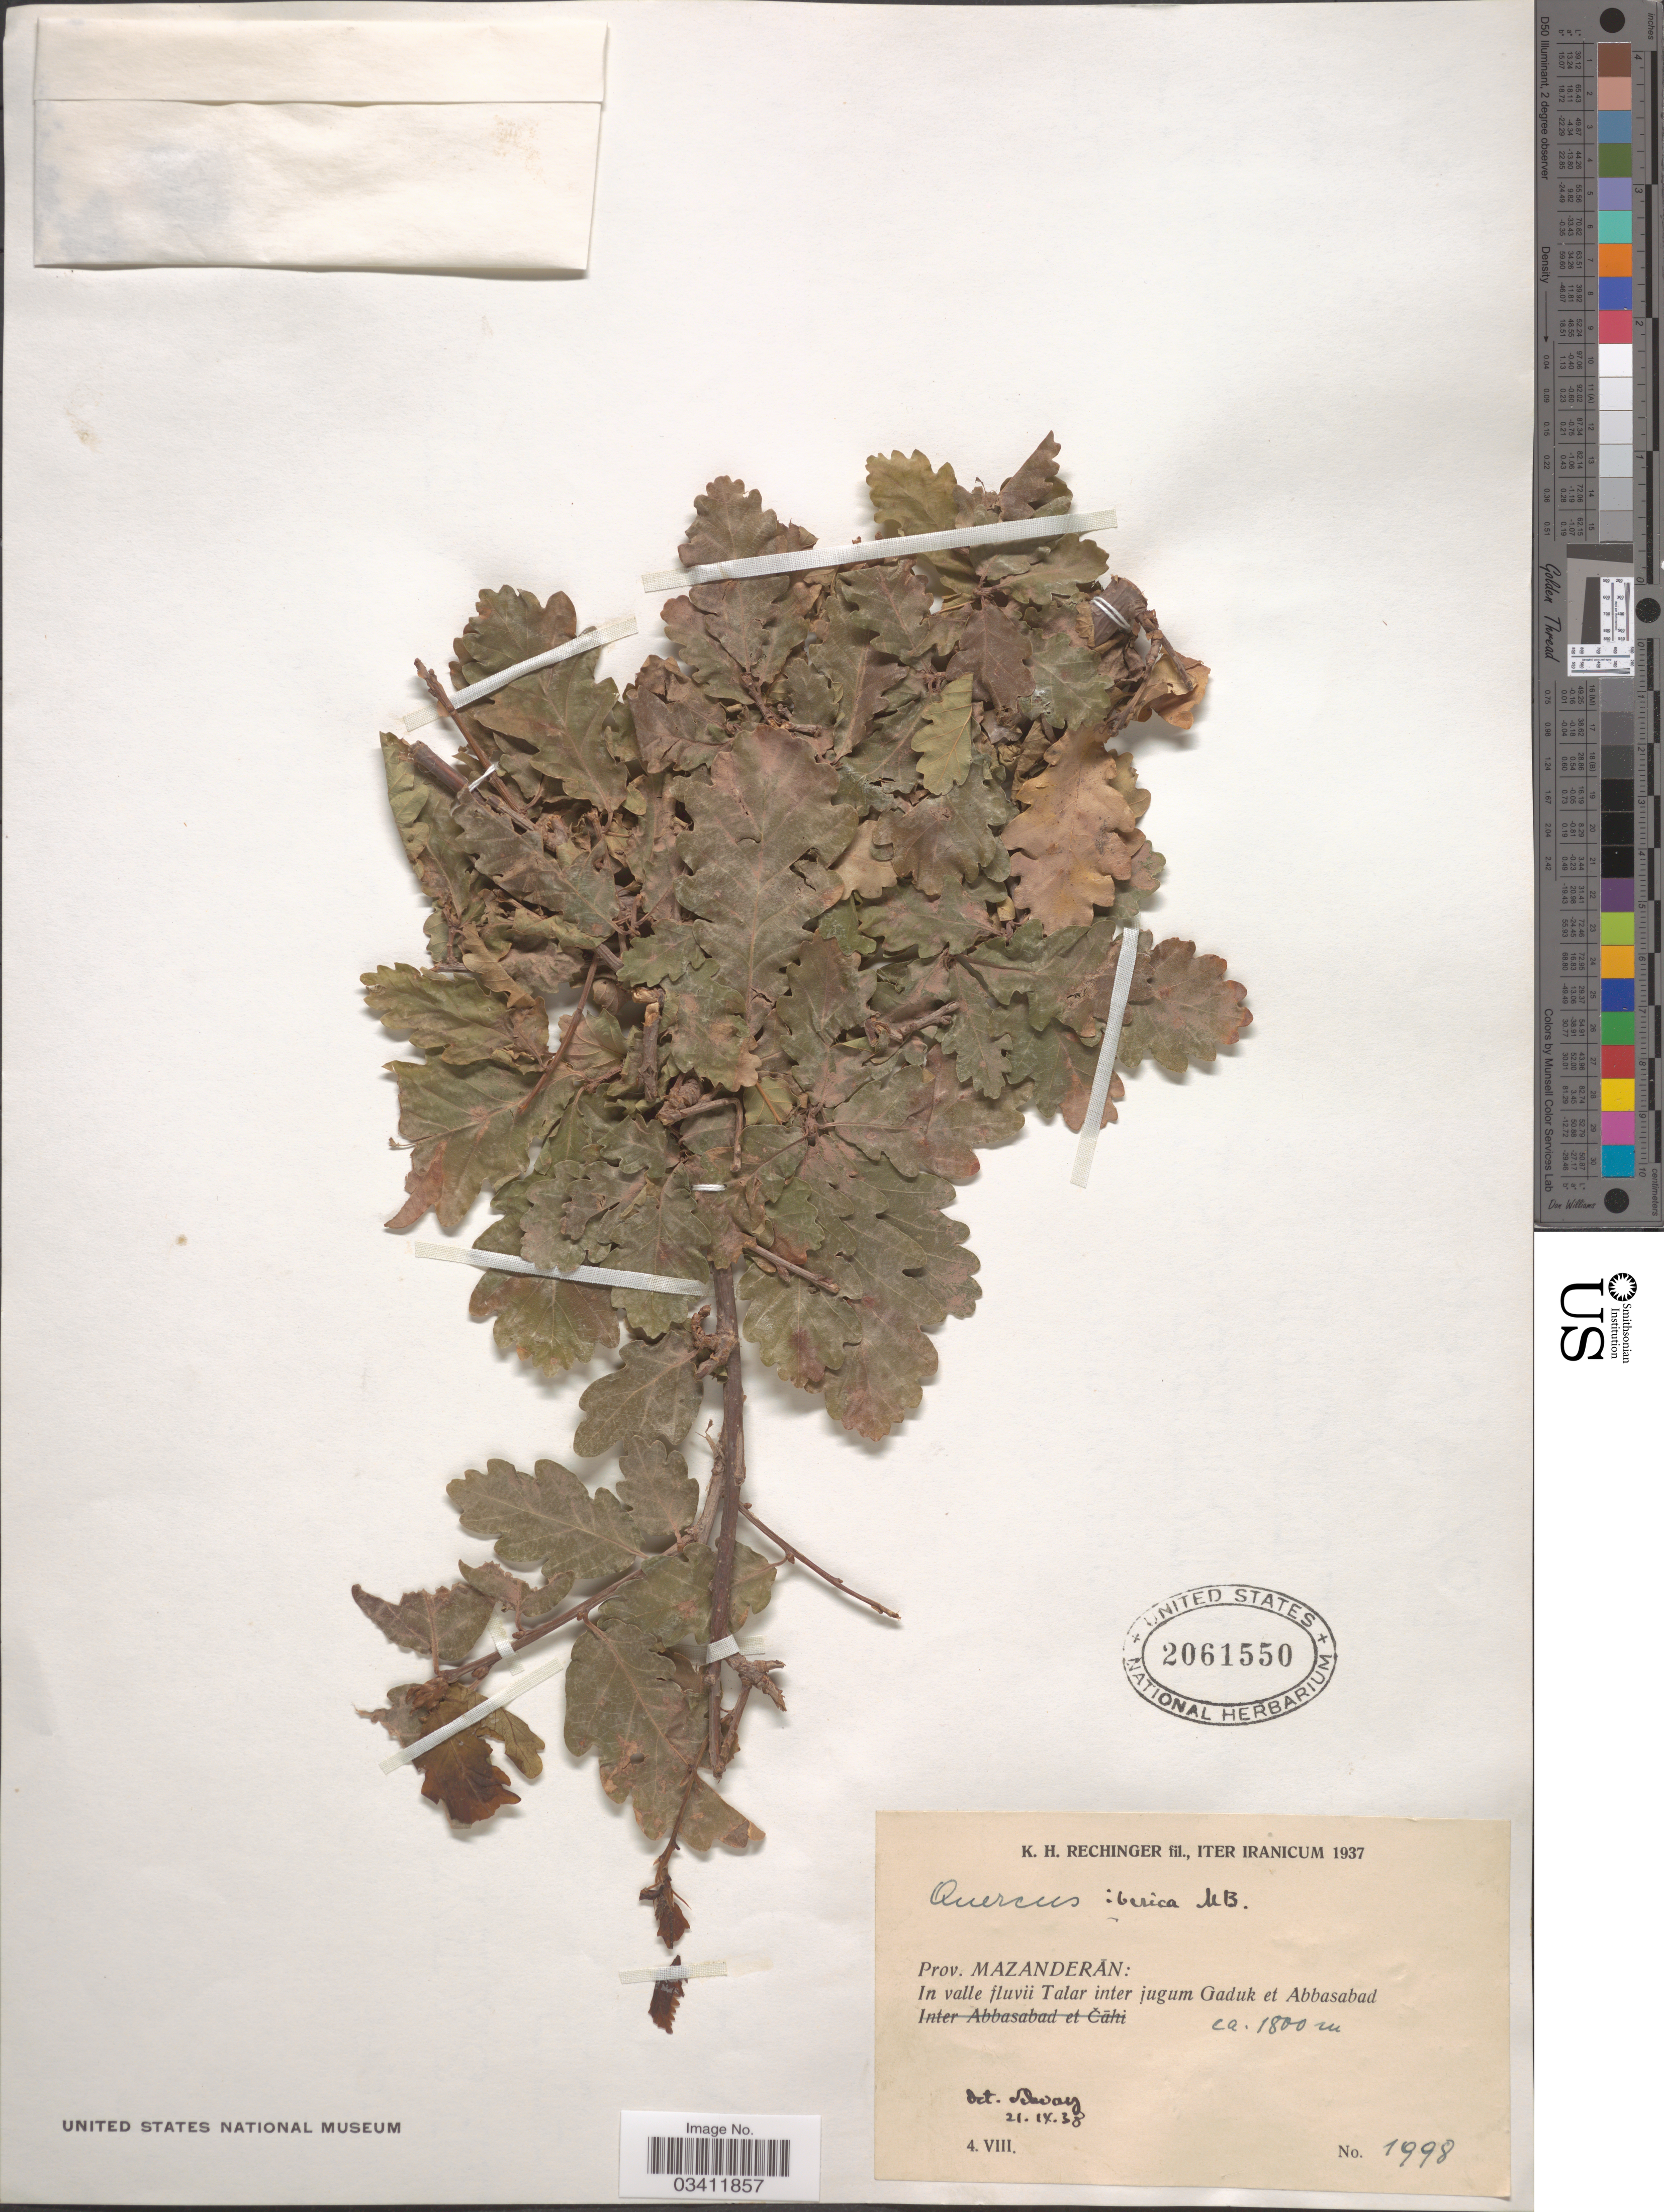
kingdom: Plantae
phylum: Tracheophyta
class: Magnoliopsida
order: Fagales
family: Fagaceae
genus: Quercus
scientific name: Quercus iberica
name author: Steven ex M. Bieb.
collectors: K. H. Rechinger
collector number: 1998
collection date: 1937-08-04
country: Iran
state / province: Mazandaran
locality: Prov. Mazanderān: In valle fluvii Talar inter jugum Gaduk et Abbasabad.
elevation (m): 1800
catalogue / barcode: US 2061550